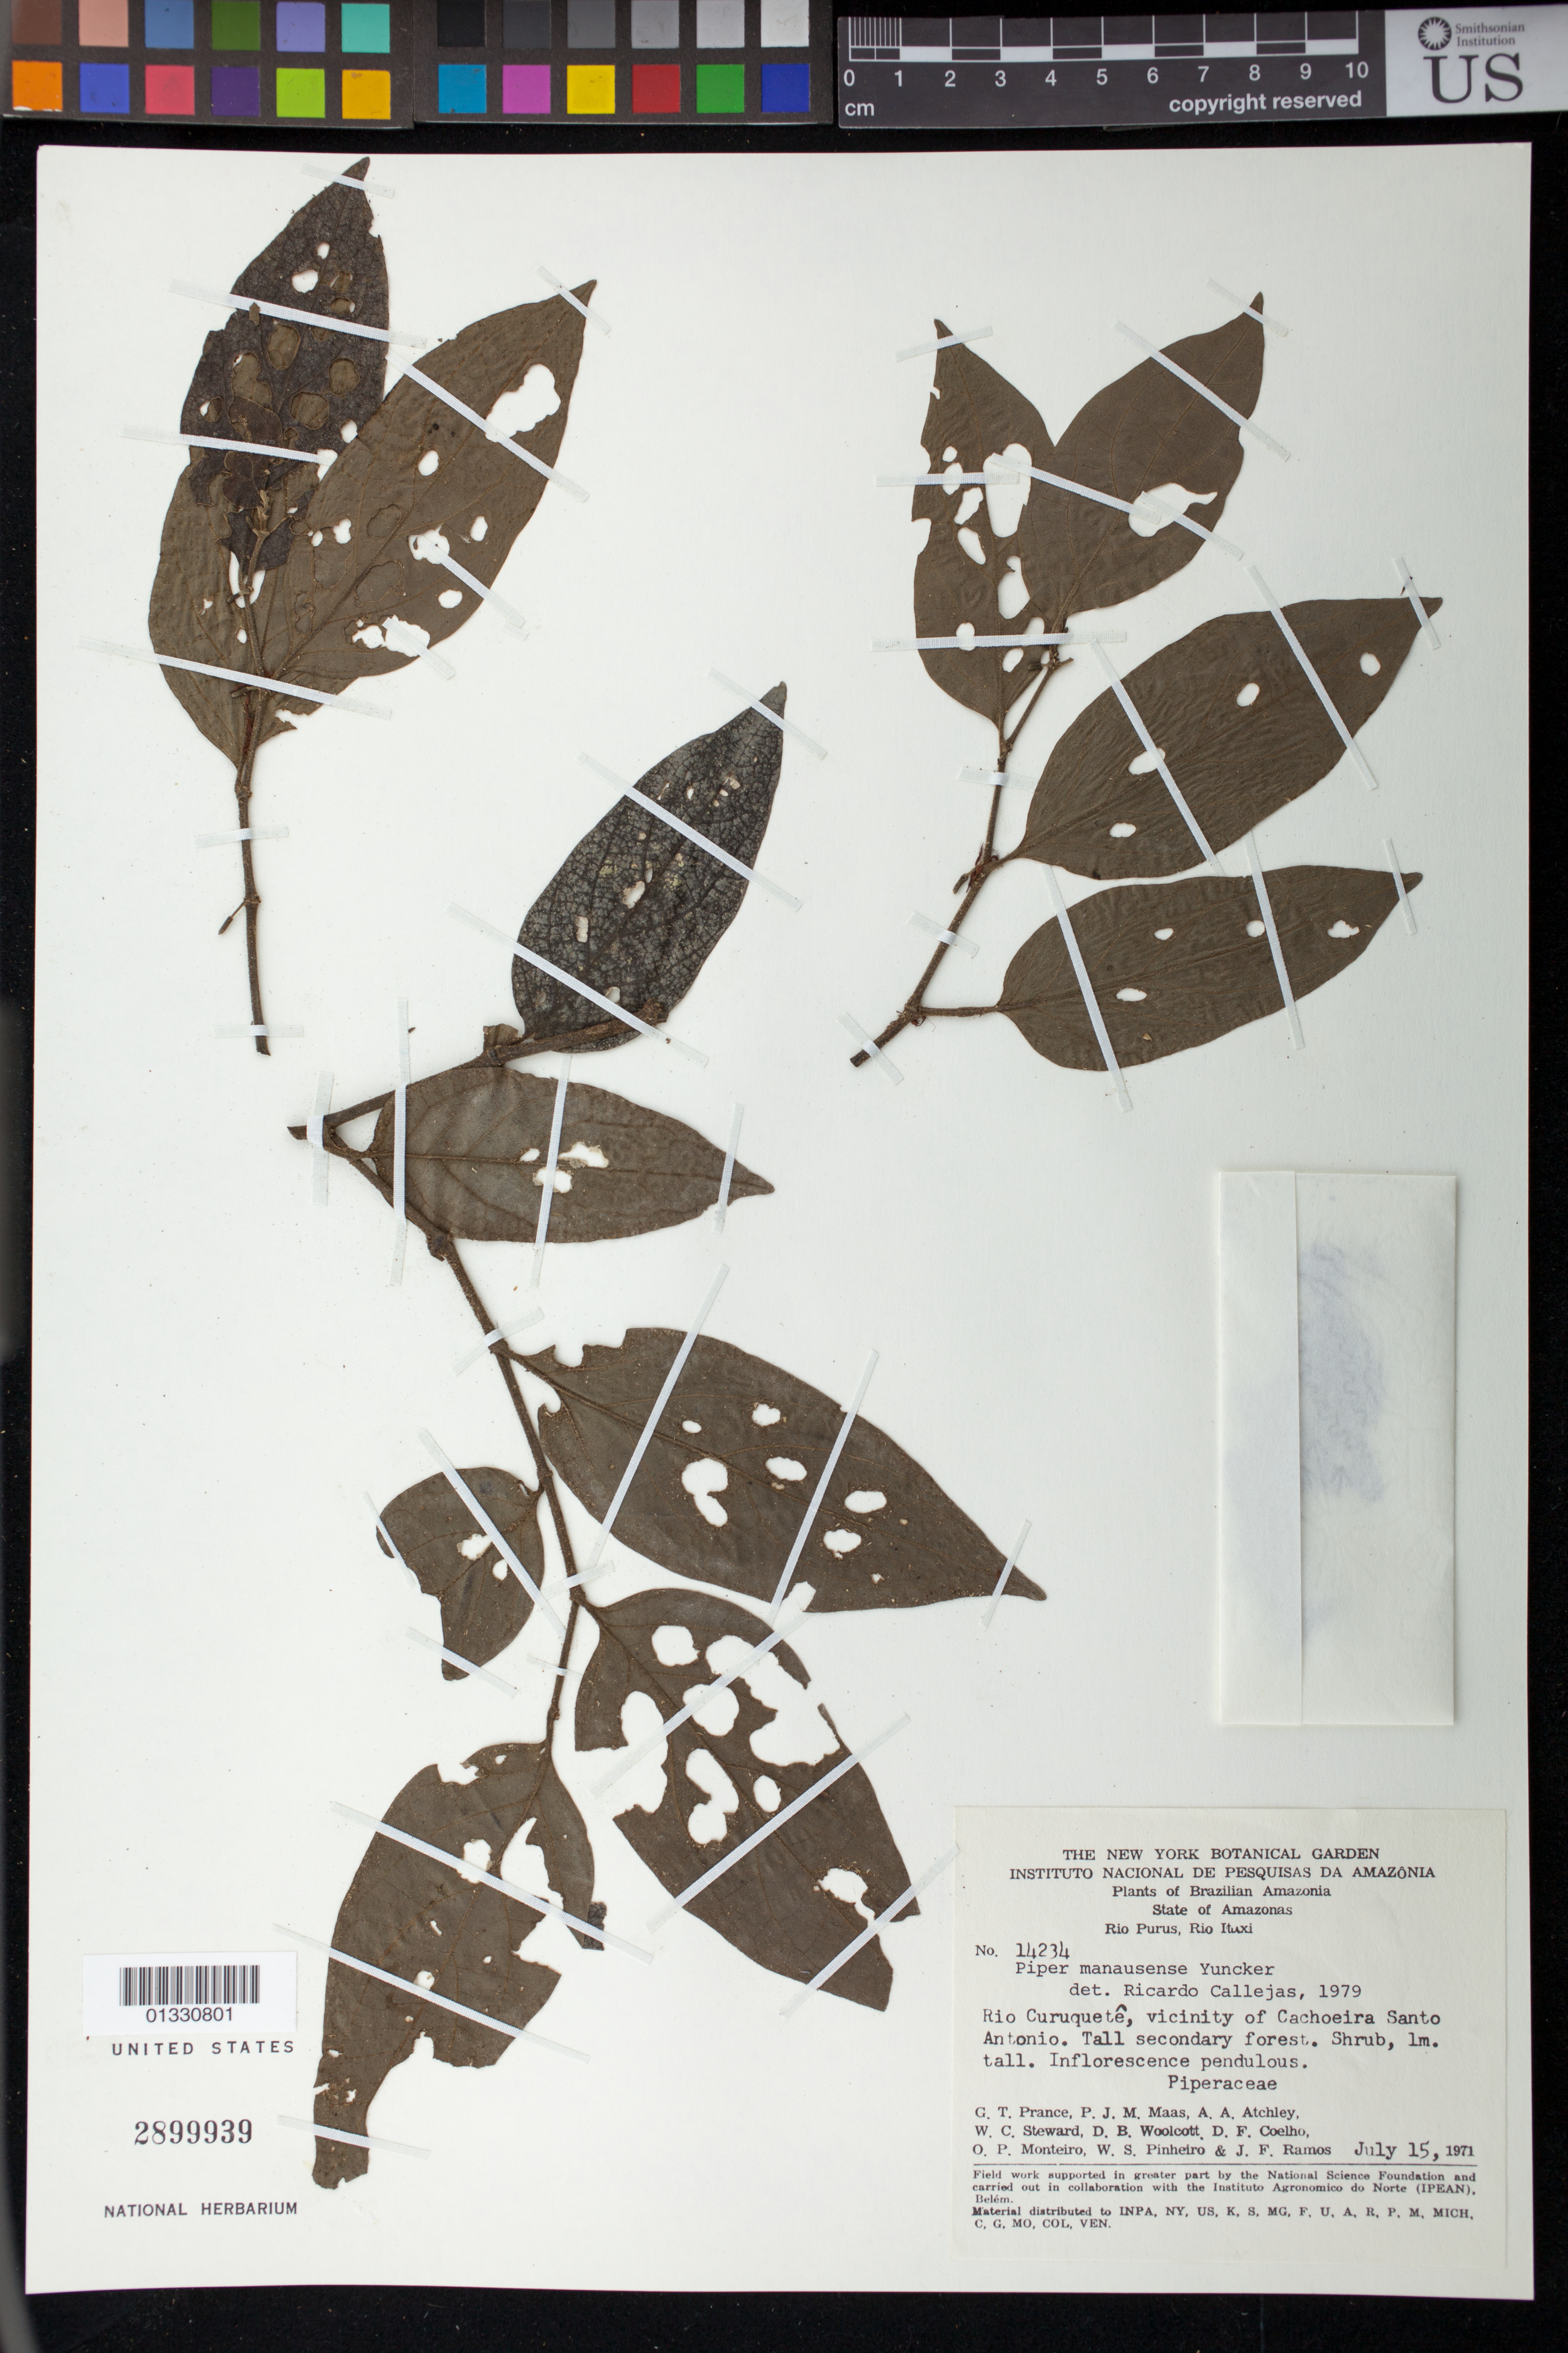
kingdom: Plantae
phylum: Tracheophyta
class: Magnoliopsida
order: Piperales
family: Piperaceae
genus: Piper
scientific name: Piper manausense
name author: Yunck.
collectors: G. T. Prance et al.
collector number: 14234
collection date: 1971-07-15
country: Brazil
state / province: Amazonas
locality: Rio Curuquetê, vicinity of Cachoeira Santo Antonio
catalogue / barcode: US 2899939